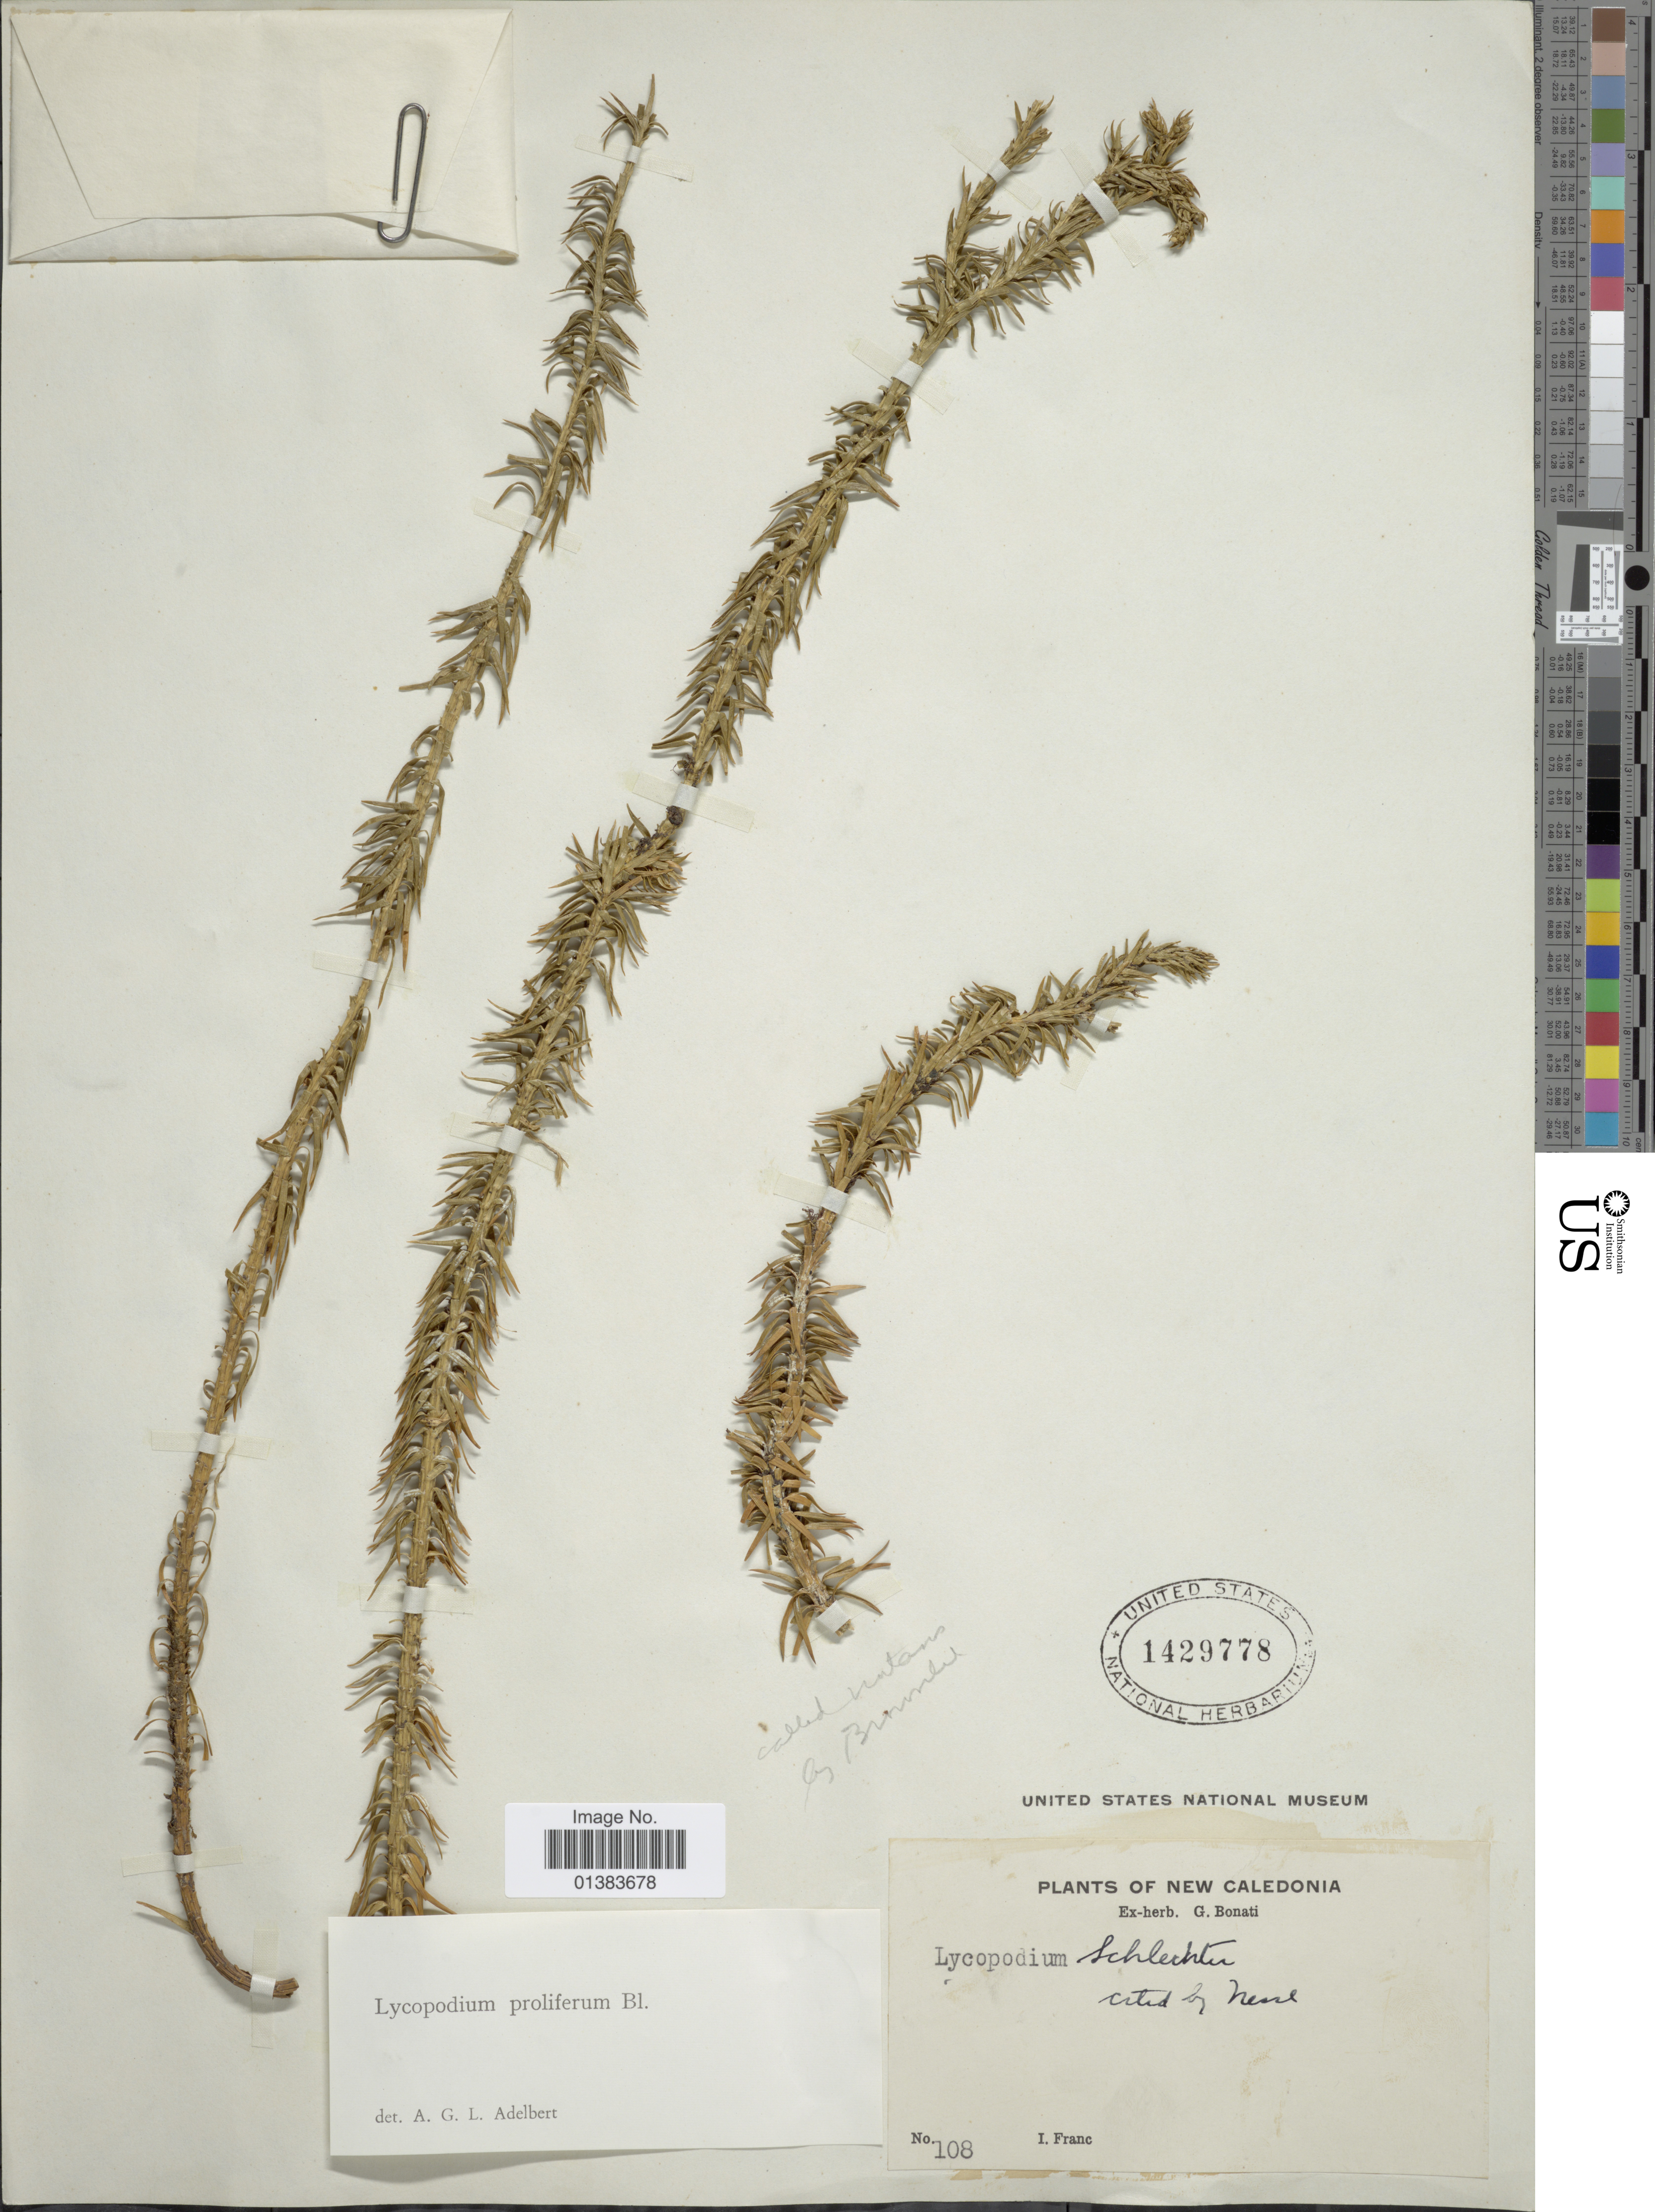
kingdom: Plantae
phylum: Tracheophyta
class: Lycopodiopsida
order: Lycopodiales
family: Lycopodiaceae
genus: Phlegmariurus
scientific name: Phlegmariurus nutans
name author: (Brack.) W.H. Wagner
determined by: Field, A. R.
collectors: I. Franc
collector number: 108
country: New Caledonia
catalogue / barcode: US 1429778